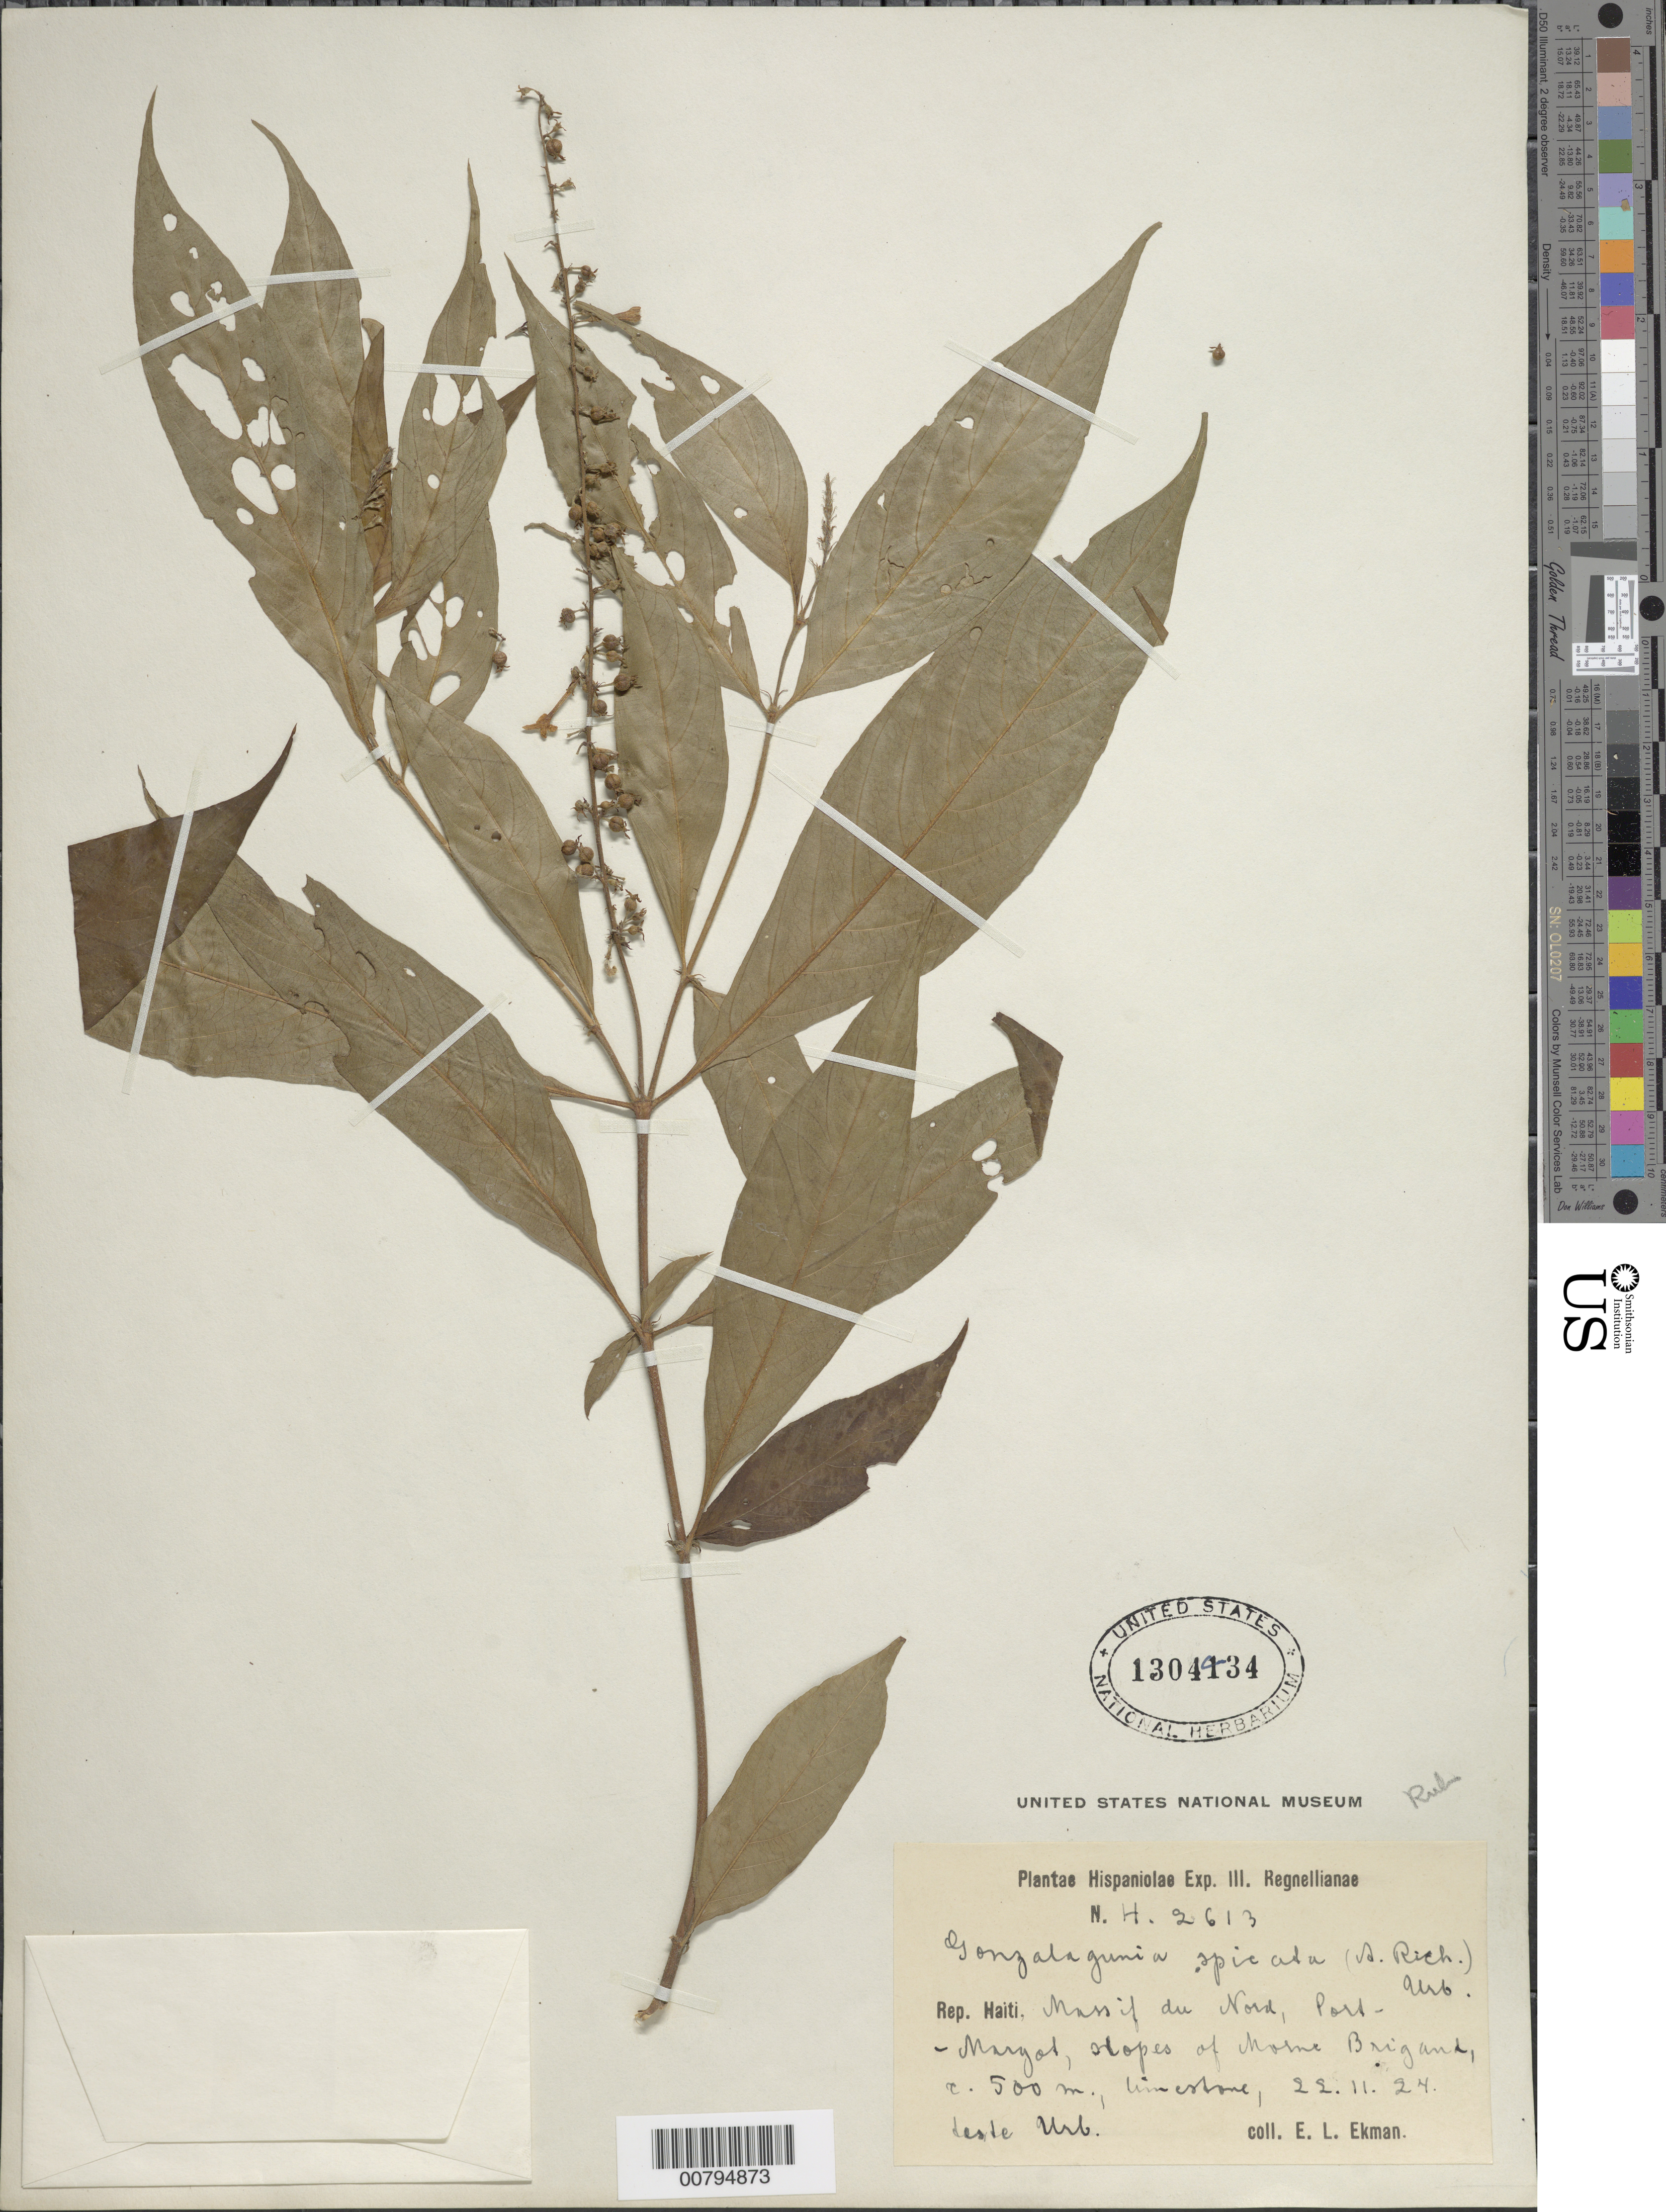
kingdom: Plantae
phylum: Tracheophyta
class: Magnoliopsida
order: Gentianales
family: Rubiaceae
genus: Gonzalagunia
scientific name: Gonzalagunia hirsuta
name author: Schum.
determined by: Urban, Ignatz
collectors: E. L. Ekman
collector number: H 2613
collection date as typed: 22 Nov 1924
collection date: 1924-11-22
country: Haiti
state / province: Nord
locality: Massif du Nord, Port-Margot, slopes of Morne Brigand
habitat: Limestone slope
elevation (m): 500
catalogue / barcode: US 1304434